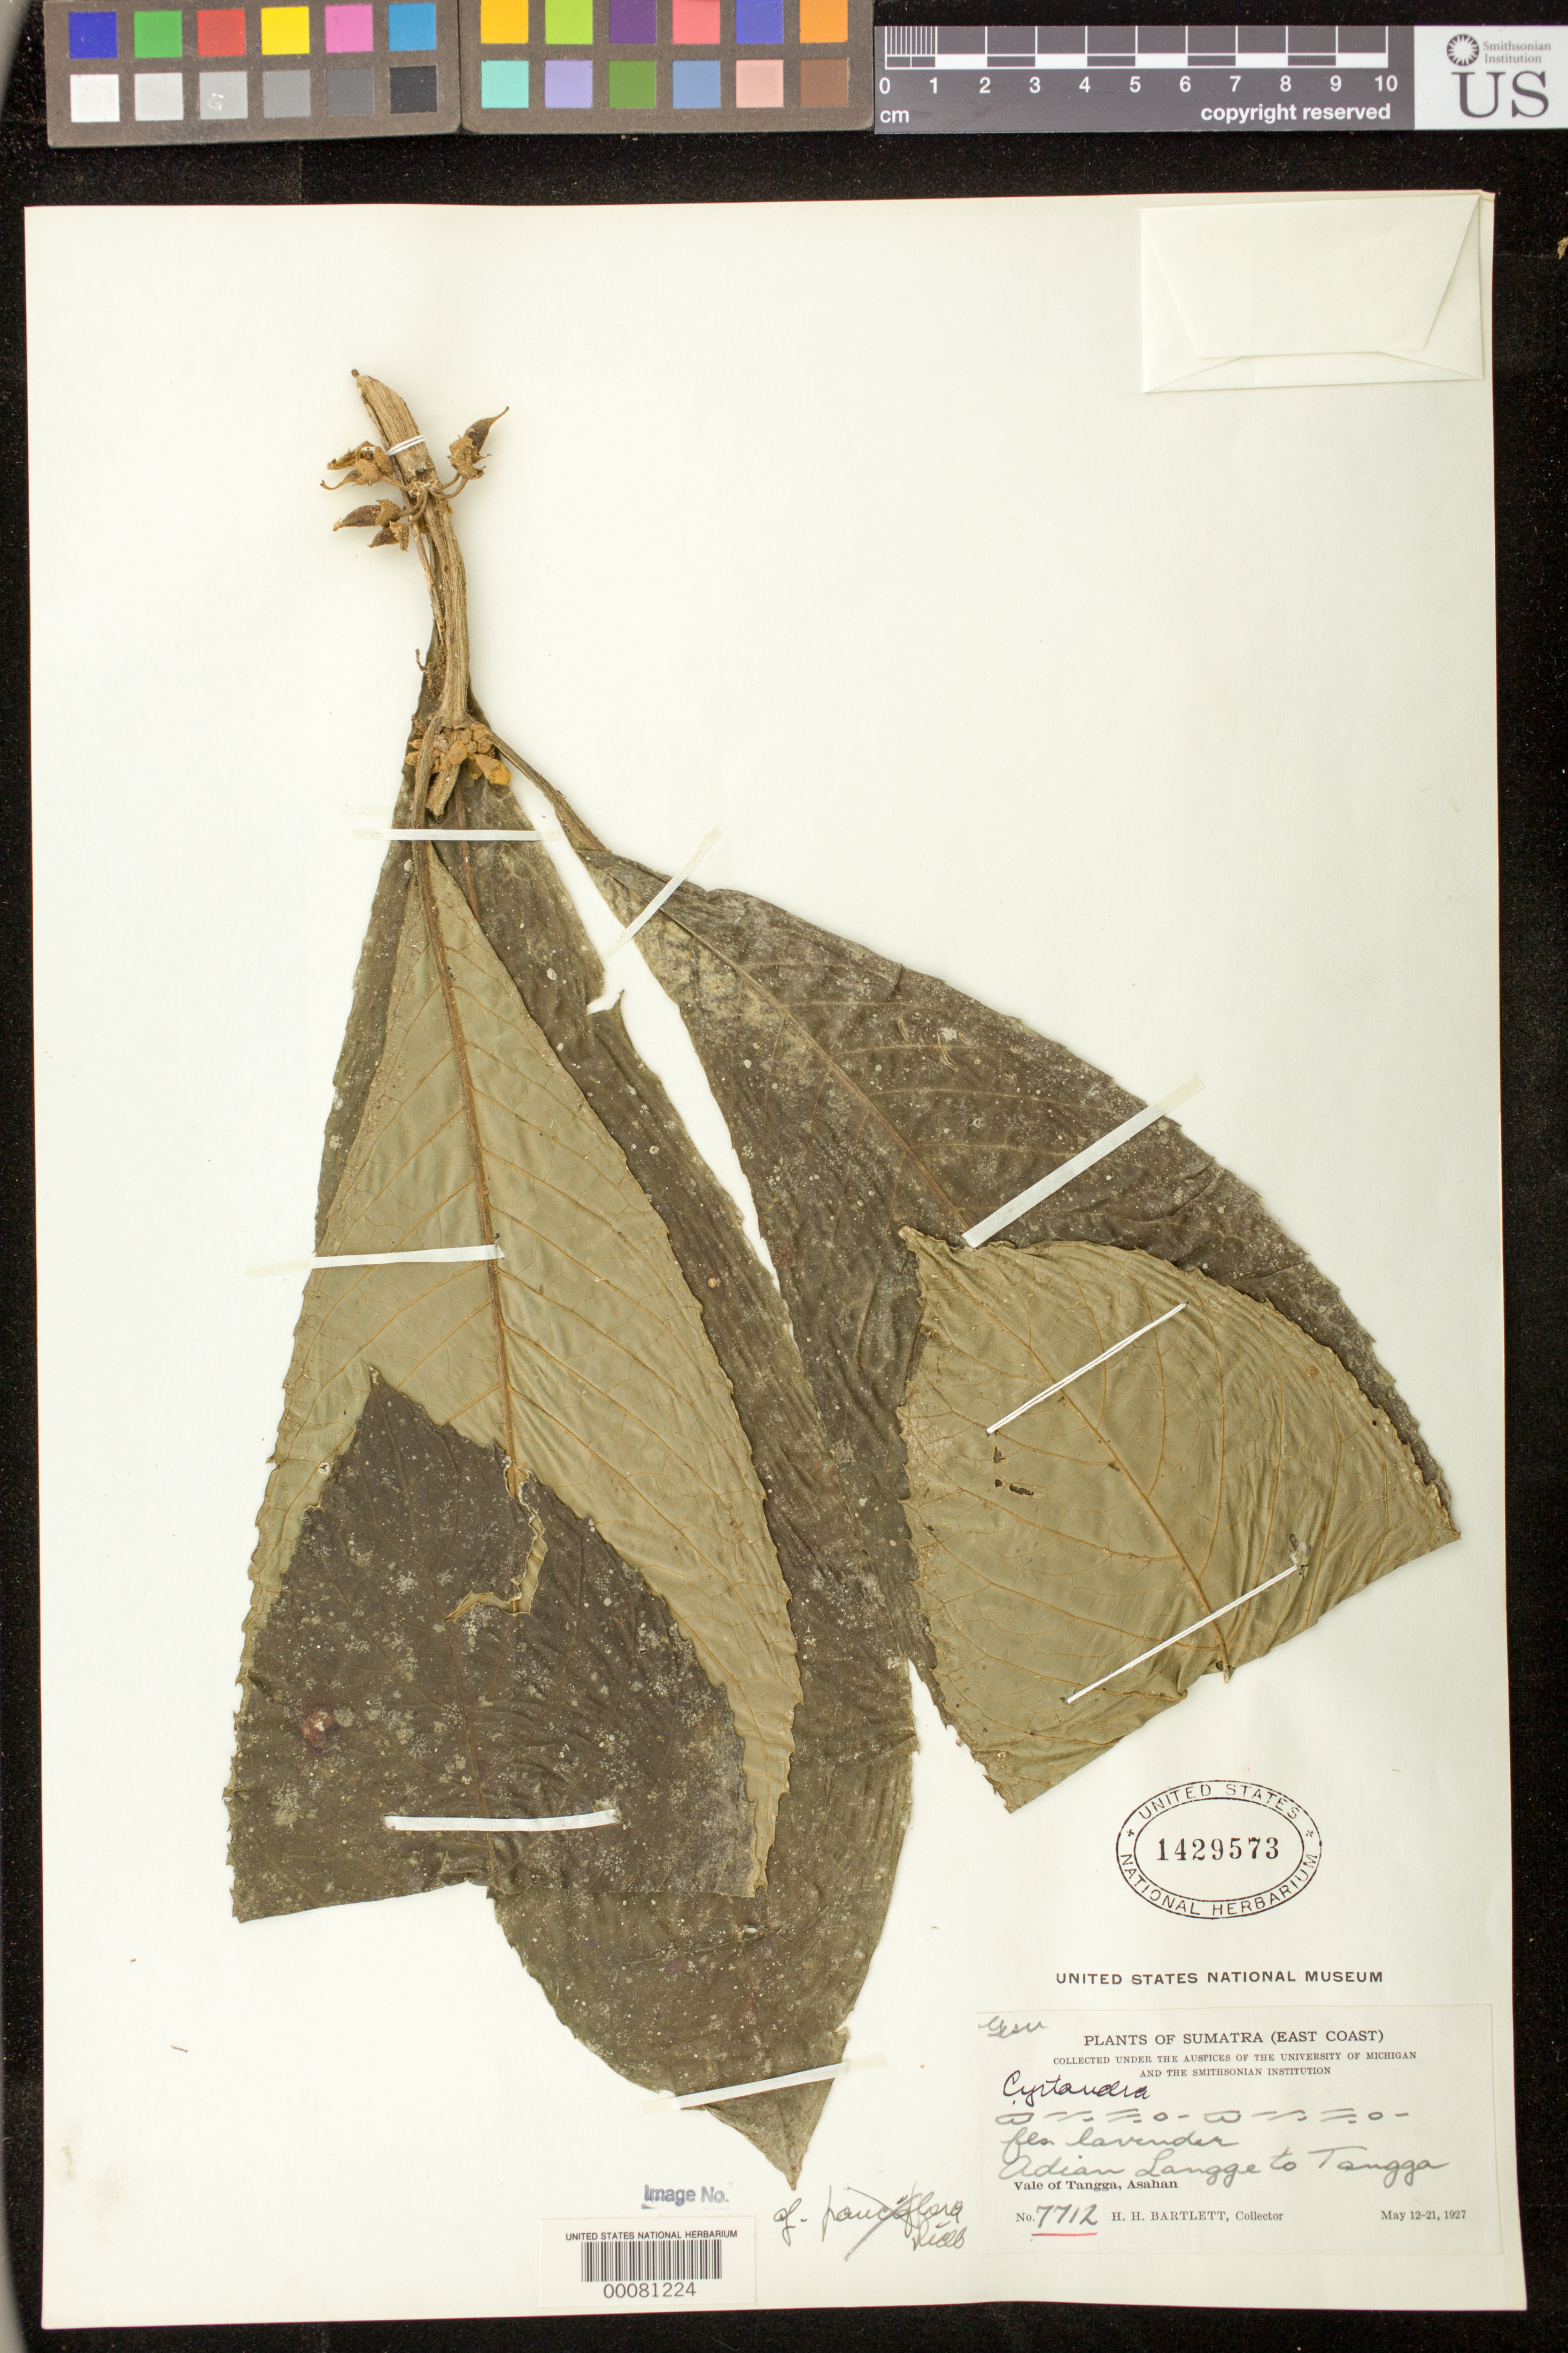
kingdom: Plantae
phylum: Tracheophyta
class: Magnoliopsida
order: Lamiales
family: Gesneriaceae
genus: Cyrtandra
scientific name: Cyrtandra sp.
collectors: H. H. Bartlett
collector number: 7712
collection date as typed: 12-21 May 1927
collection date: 1927-05-12/1927-05-21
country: Indonesia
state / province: Sumatra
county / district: Sumatera Utara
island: Sumatra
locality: East coast, vale of tangga, asahan, adian langge to tangga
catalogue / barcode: US 1429573